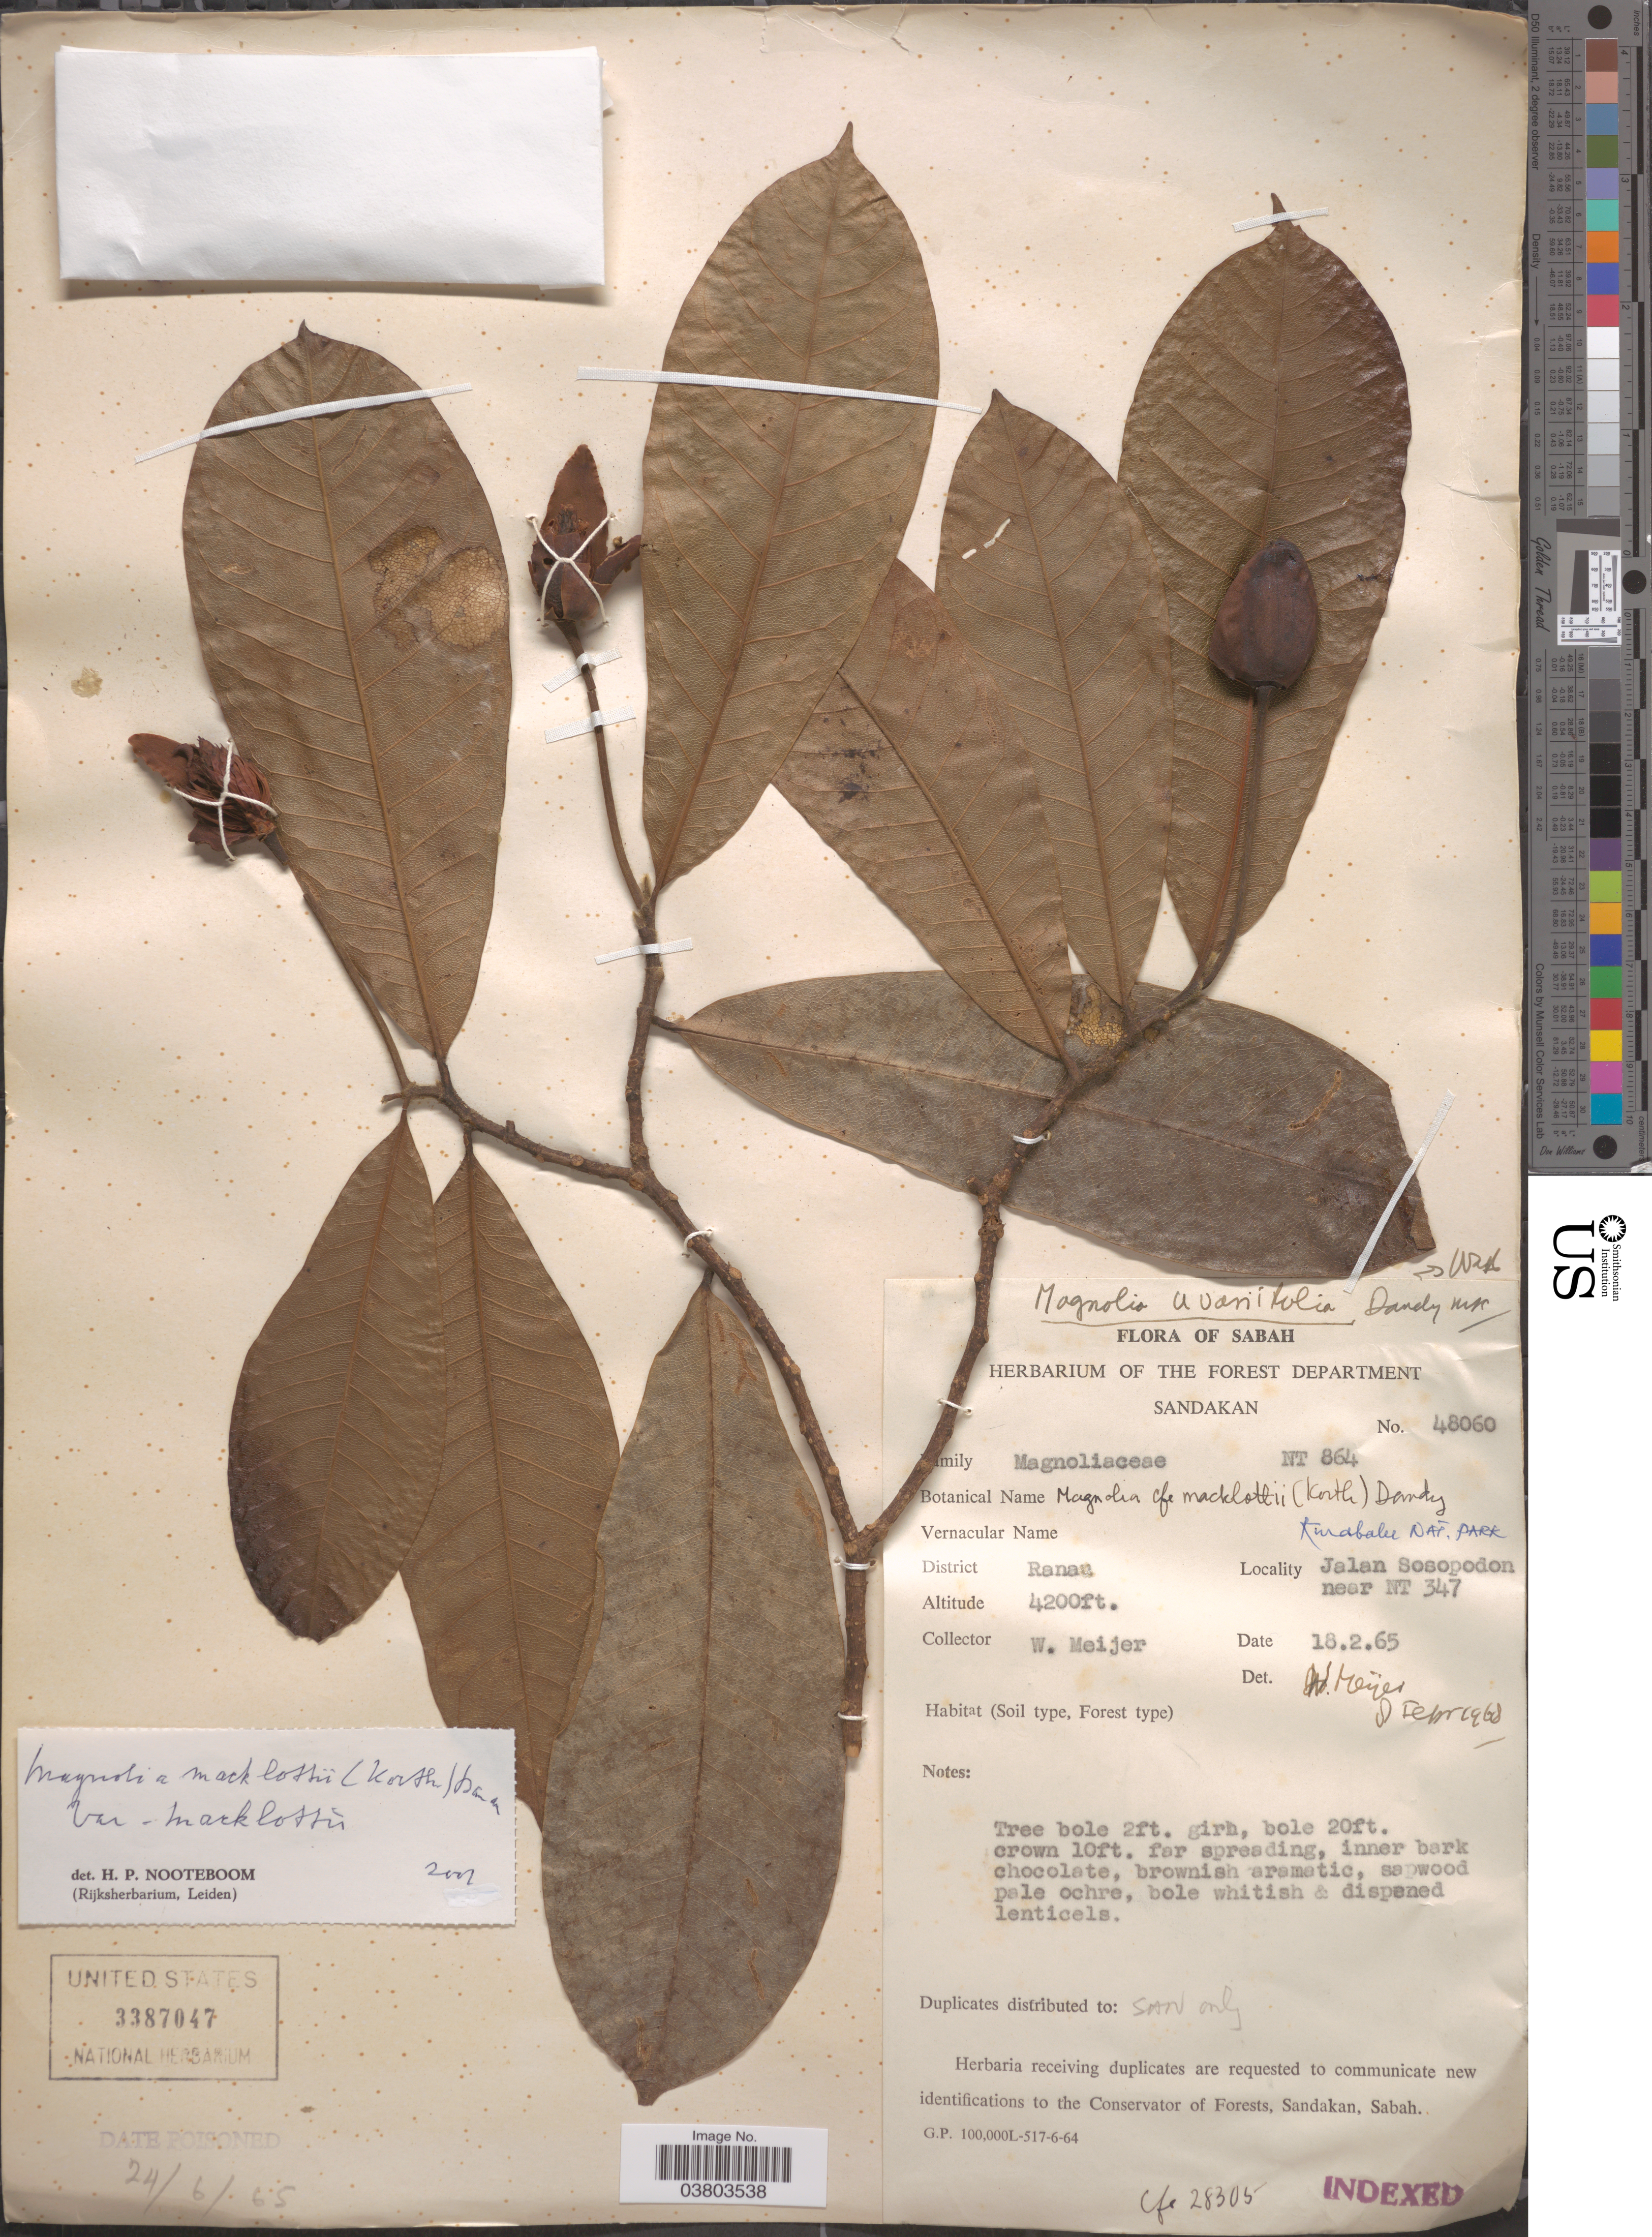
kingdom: Plantae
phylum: Tracheophyta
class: Magnoliopsida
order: Magnoliales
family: Magnoliaceae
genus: Magnolia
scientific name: Magnolia macklottii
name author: (Korth.) Dandy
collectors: W. Meijer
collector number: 48060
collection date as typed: Transcribed d/m/y: 18/2/65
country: Malaysia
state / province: Sabah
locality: District Ranau. Jalan Sosopodon near NT 347.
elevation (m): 1280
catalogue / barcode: US 3387047